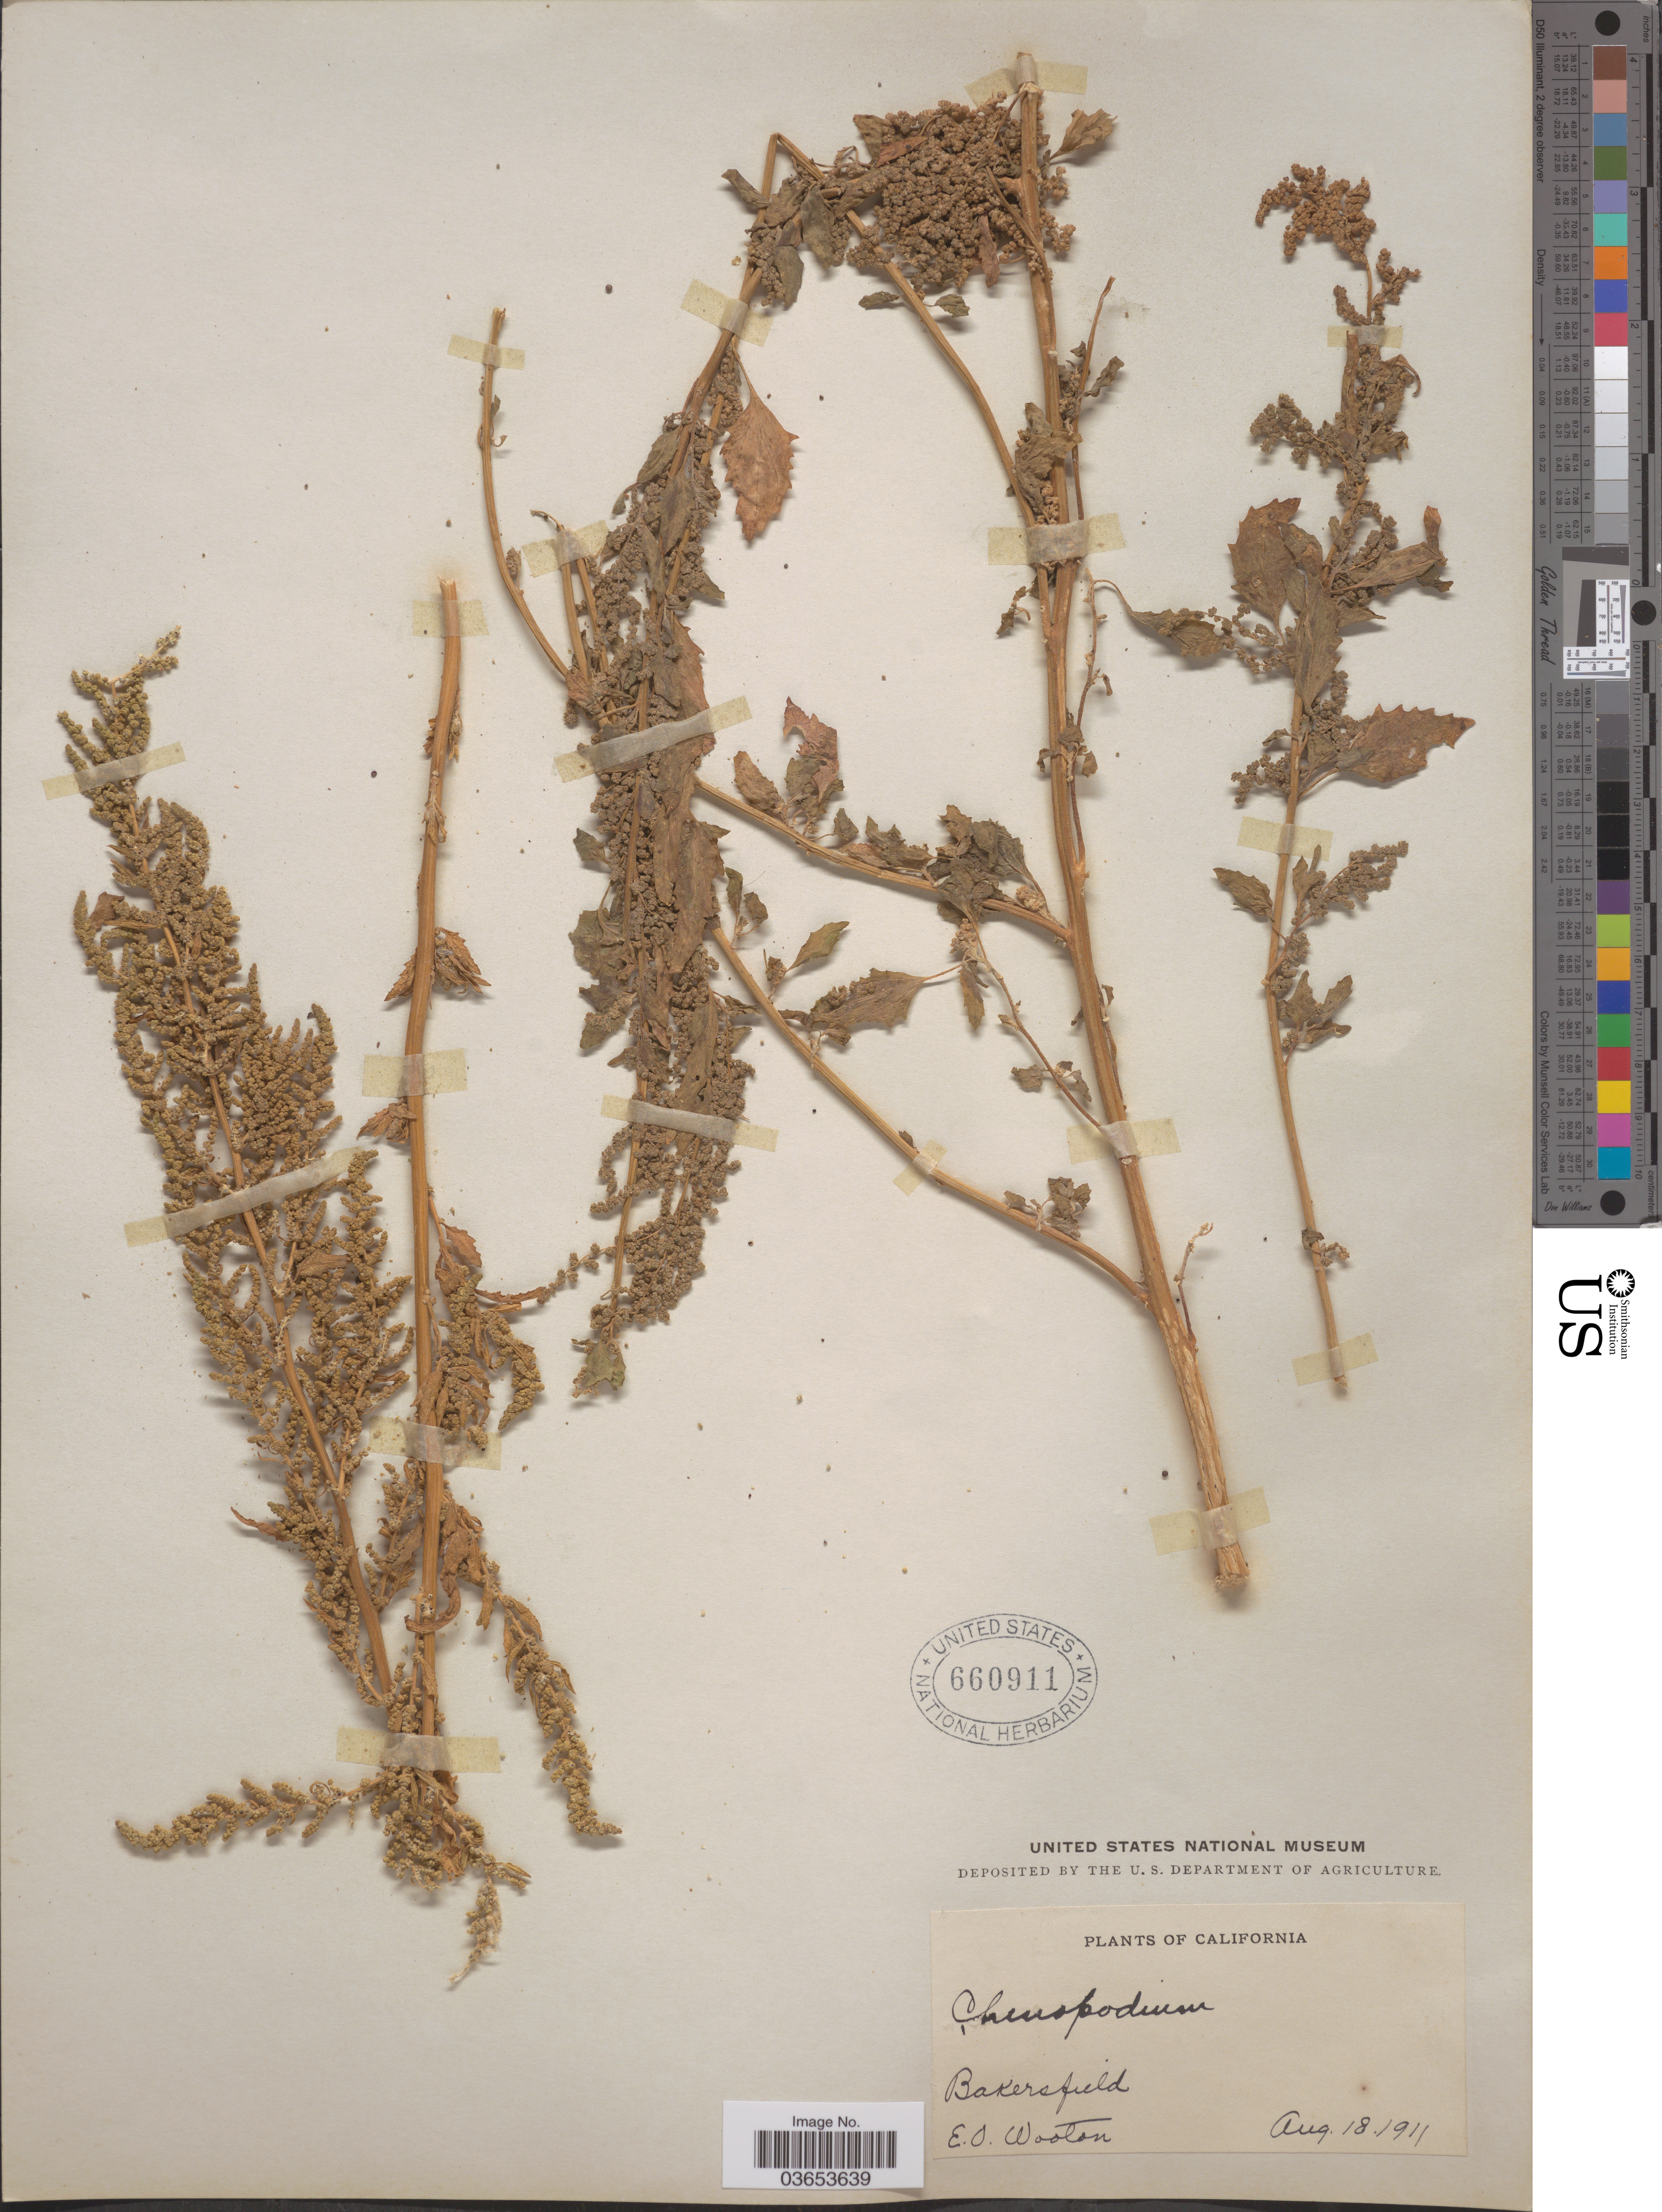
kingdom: Plantae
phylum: Tracheophyta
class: Magnoliopsida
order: Caryophyllales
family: Amaranthaceae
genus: Chenopodium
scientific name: Chenopodium murale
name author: L.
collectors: E. O. Wooton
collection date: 1911-08-18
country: United States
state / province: California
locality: Bakersfield.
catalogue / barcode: US 660911